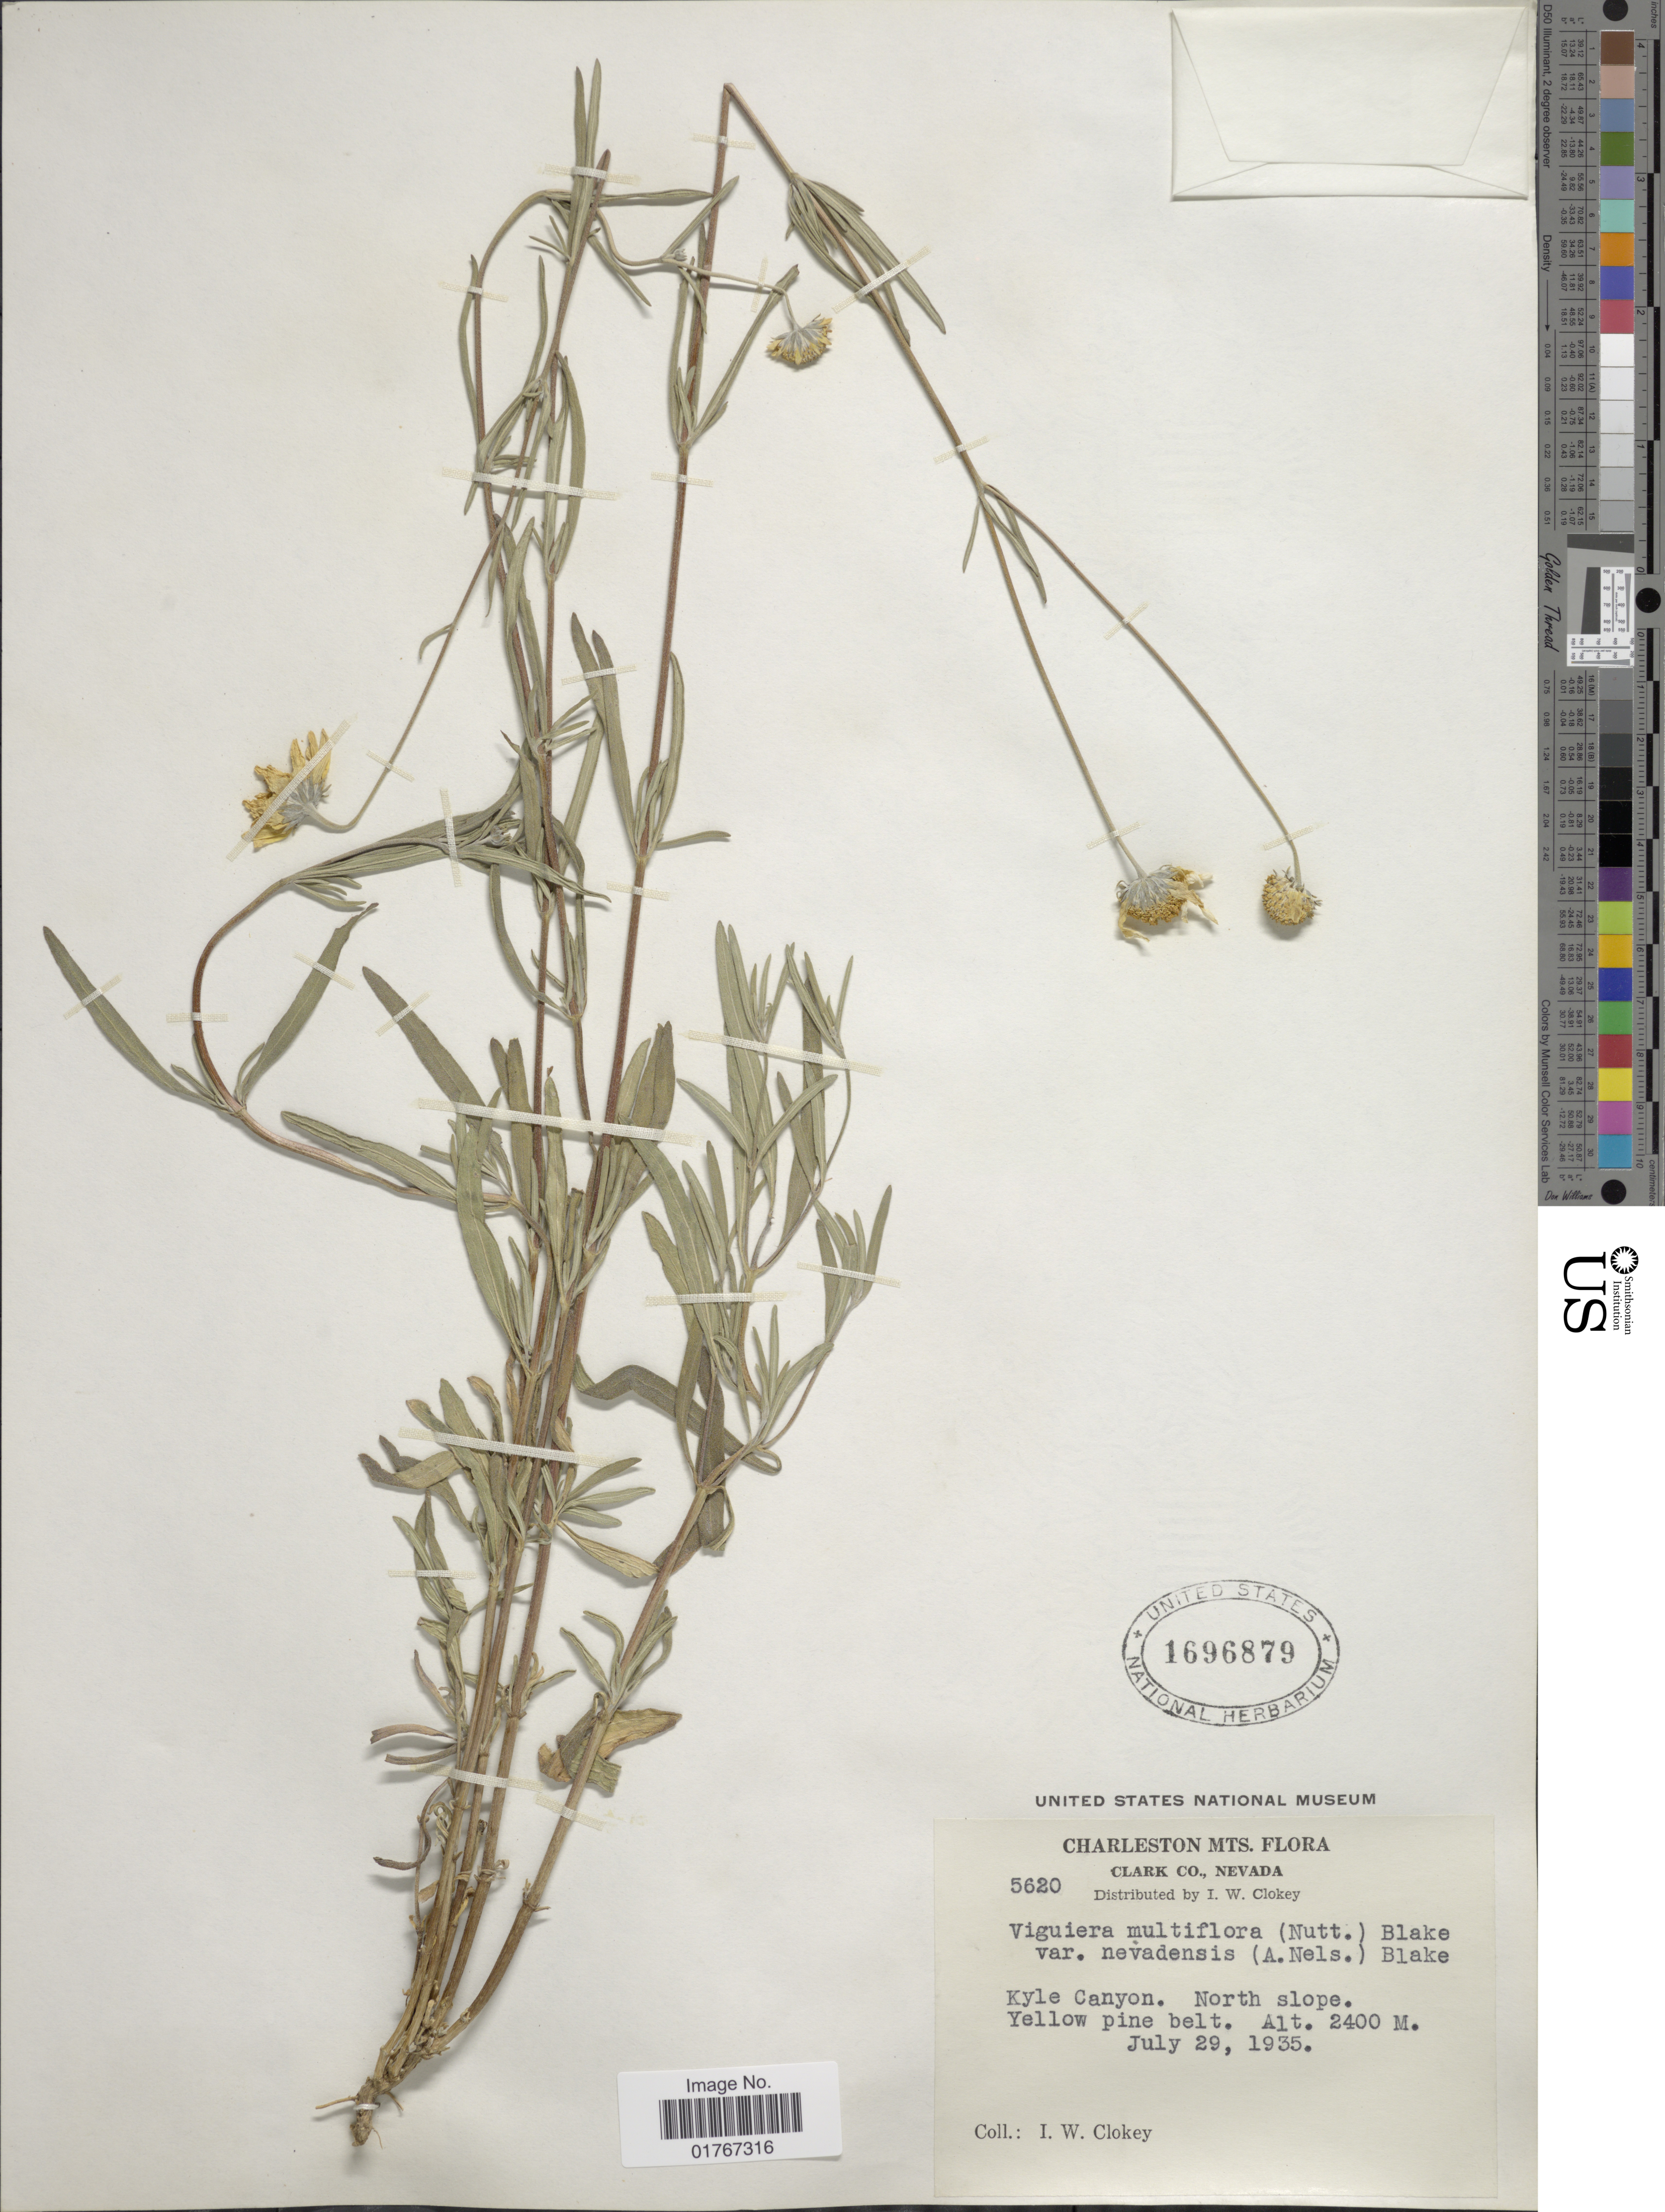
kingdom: Plantae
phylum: Tracheophyta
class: Magnoliopsida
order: Asterales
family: Asteraceae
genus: Heliomeris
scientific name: Heliomeris multiflora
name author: Nutt.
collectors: I. W. Clokey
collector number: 5620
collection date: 1935-07-29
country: United States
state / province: Nevada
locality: Charleston Mts., Clark Co, Kyle Canyon. North slope. Yellow pine belt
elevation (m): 2400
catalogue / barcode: US 1696879